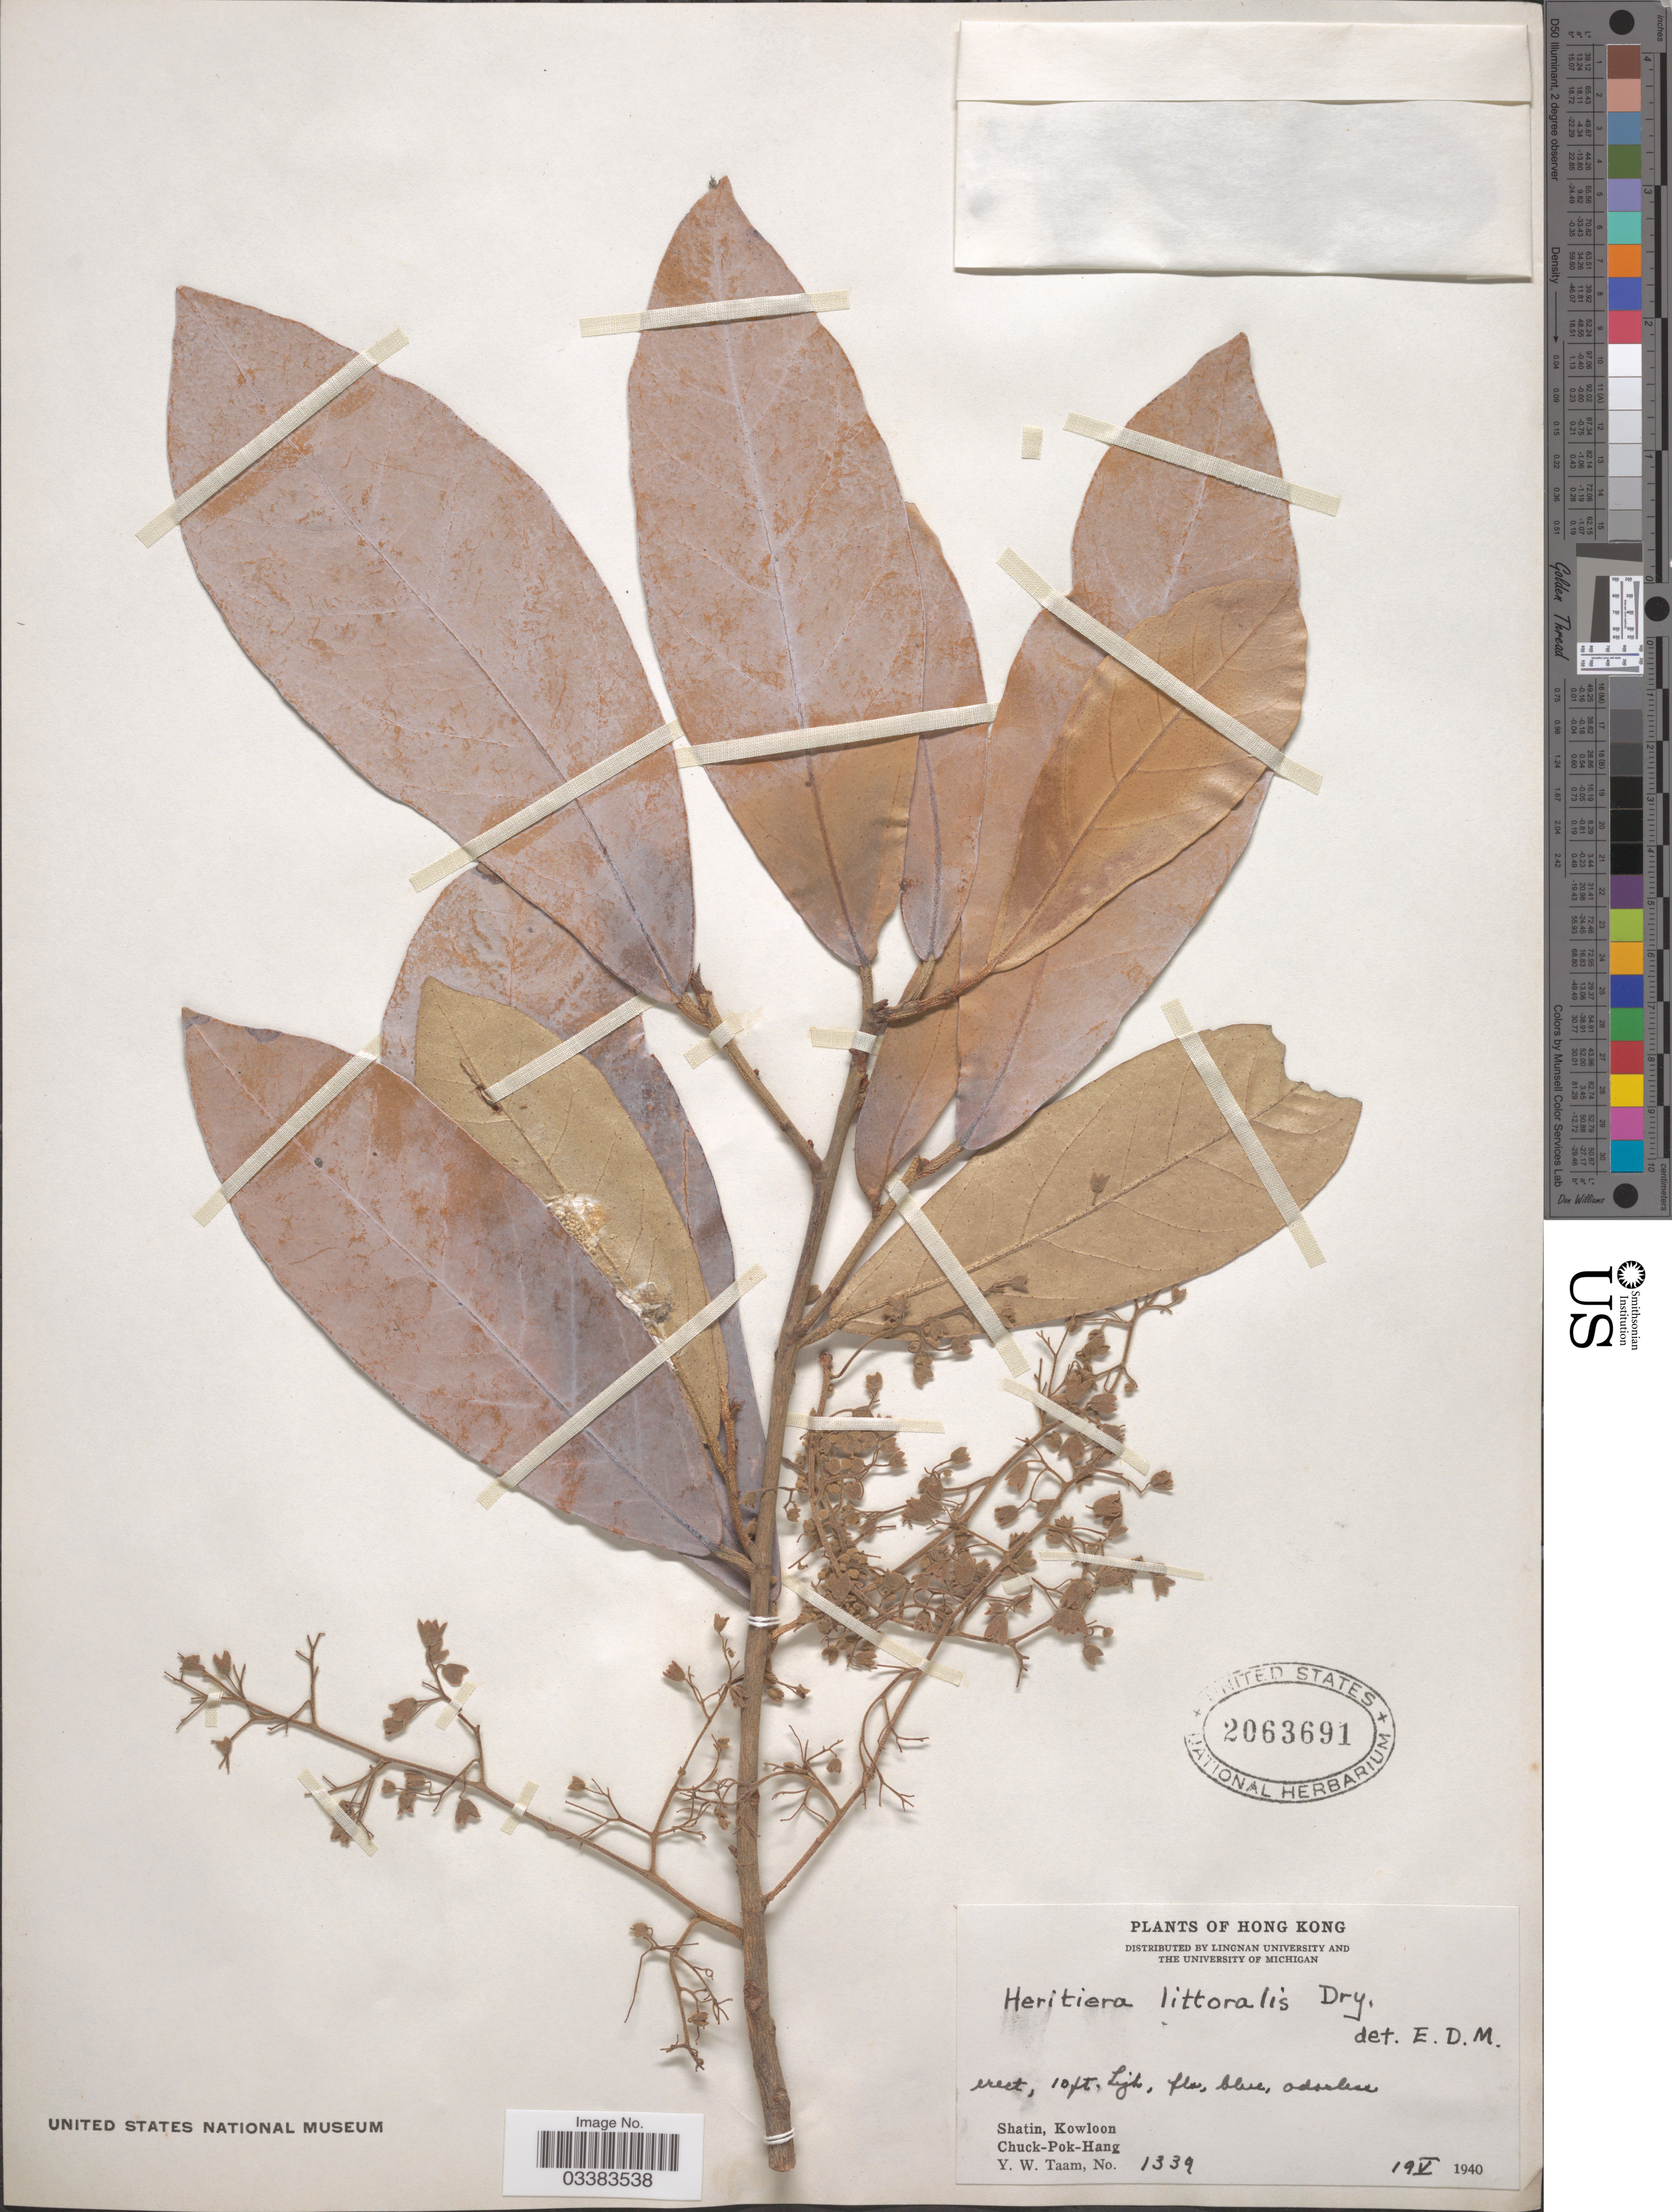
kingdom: Plantae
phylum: Tracheophyta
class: Magnoliopsida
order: Malvales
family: Malvaceae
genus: Heritiera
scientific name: Heritiera littoralis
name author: Aiton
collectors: Y. W. Taam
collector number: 1339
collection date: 1940-05-19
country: China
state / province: Hong Kong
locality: Shatin, Kowloon. Chuck-Pok-Hang.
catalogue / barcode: US 2063691